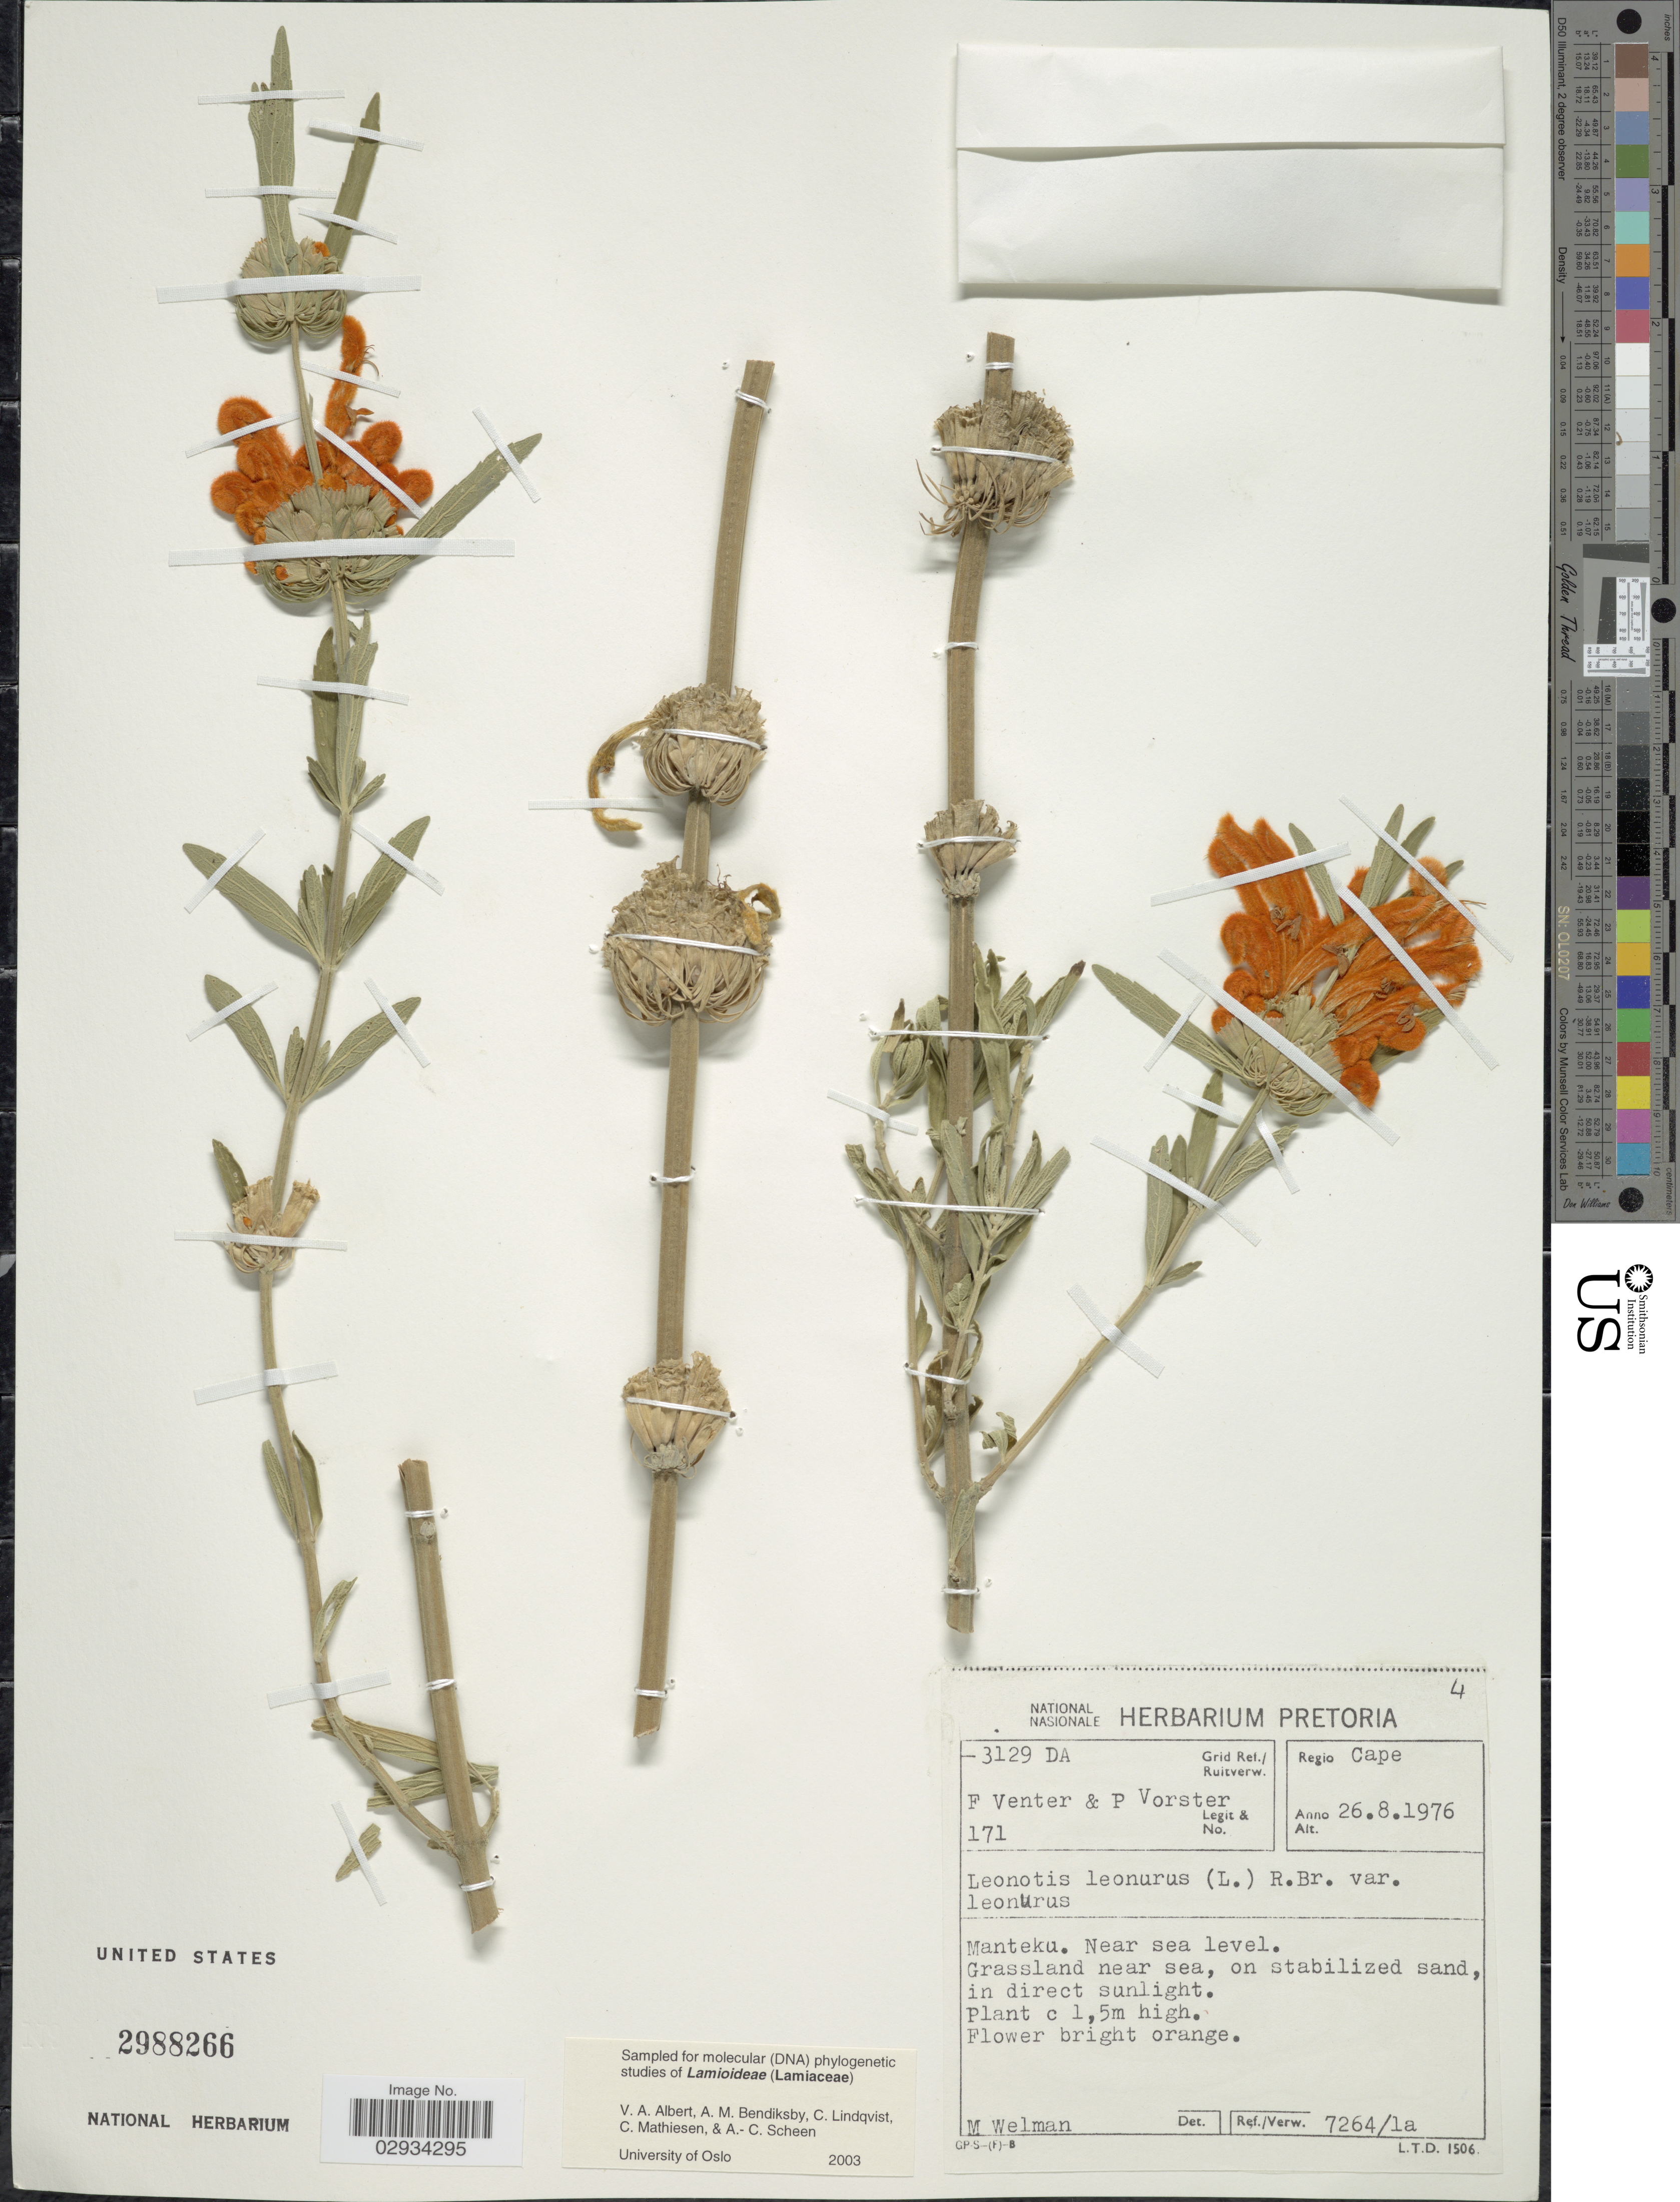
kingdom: Plantae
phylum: Tracheophyta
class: Magnoliopsida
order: Lamiales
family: Lamiaceae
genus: Leonotis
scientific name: Leonotis leonurus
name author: (L.) R. Br.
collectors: F. Venter & P. Vorster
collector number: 171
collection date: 1976-08-26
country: South Africa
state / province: Eastern Cape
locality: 3129 DA Grid Ref./ Ruitverw. Regio Cape. Manteku.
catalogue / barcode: US 2988266